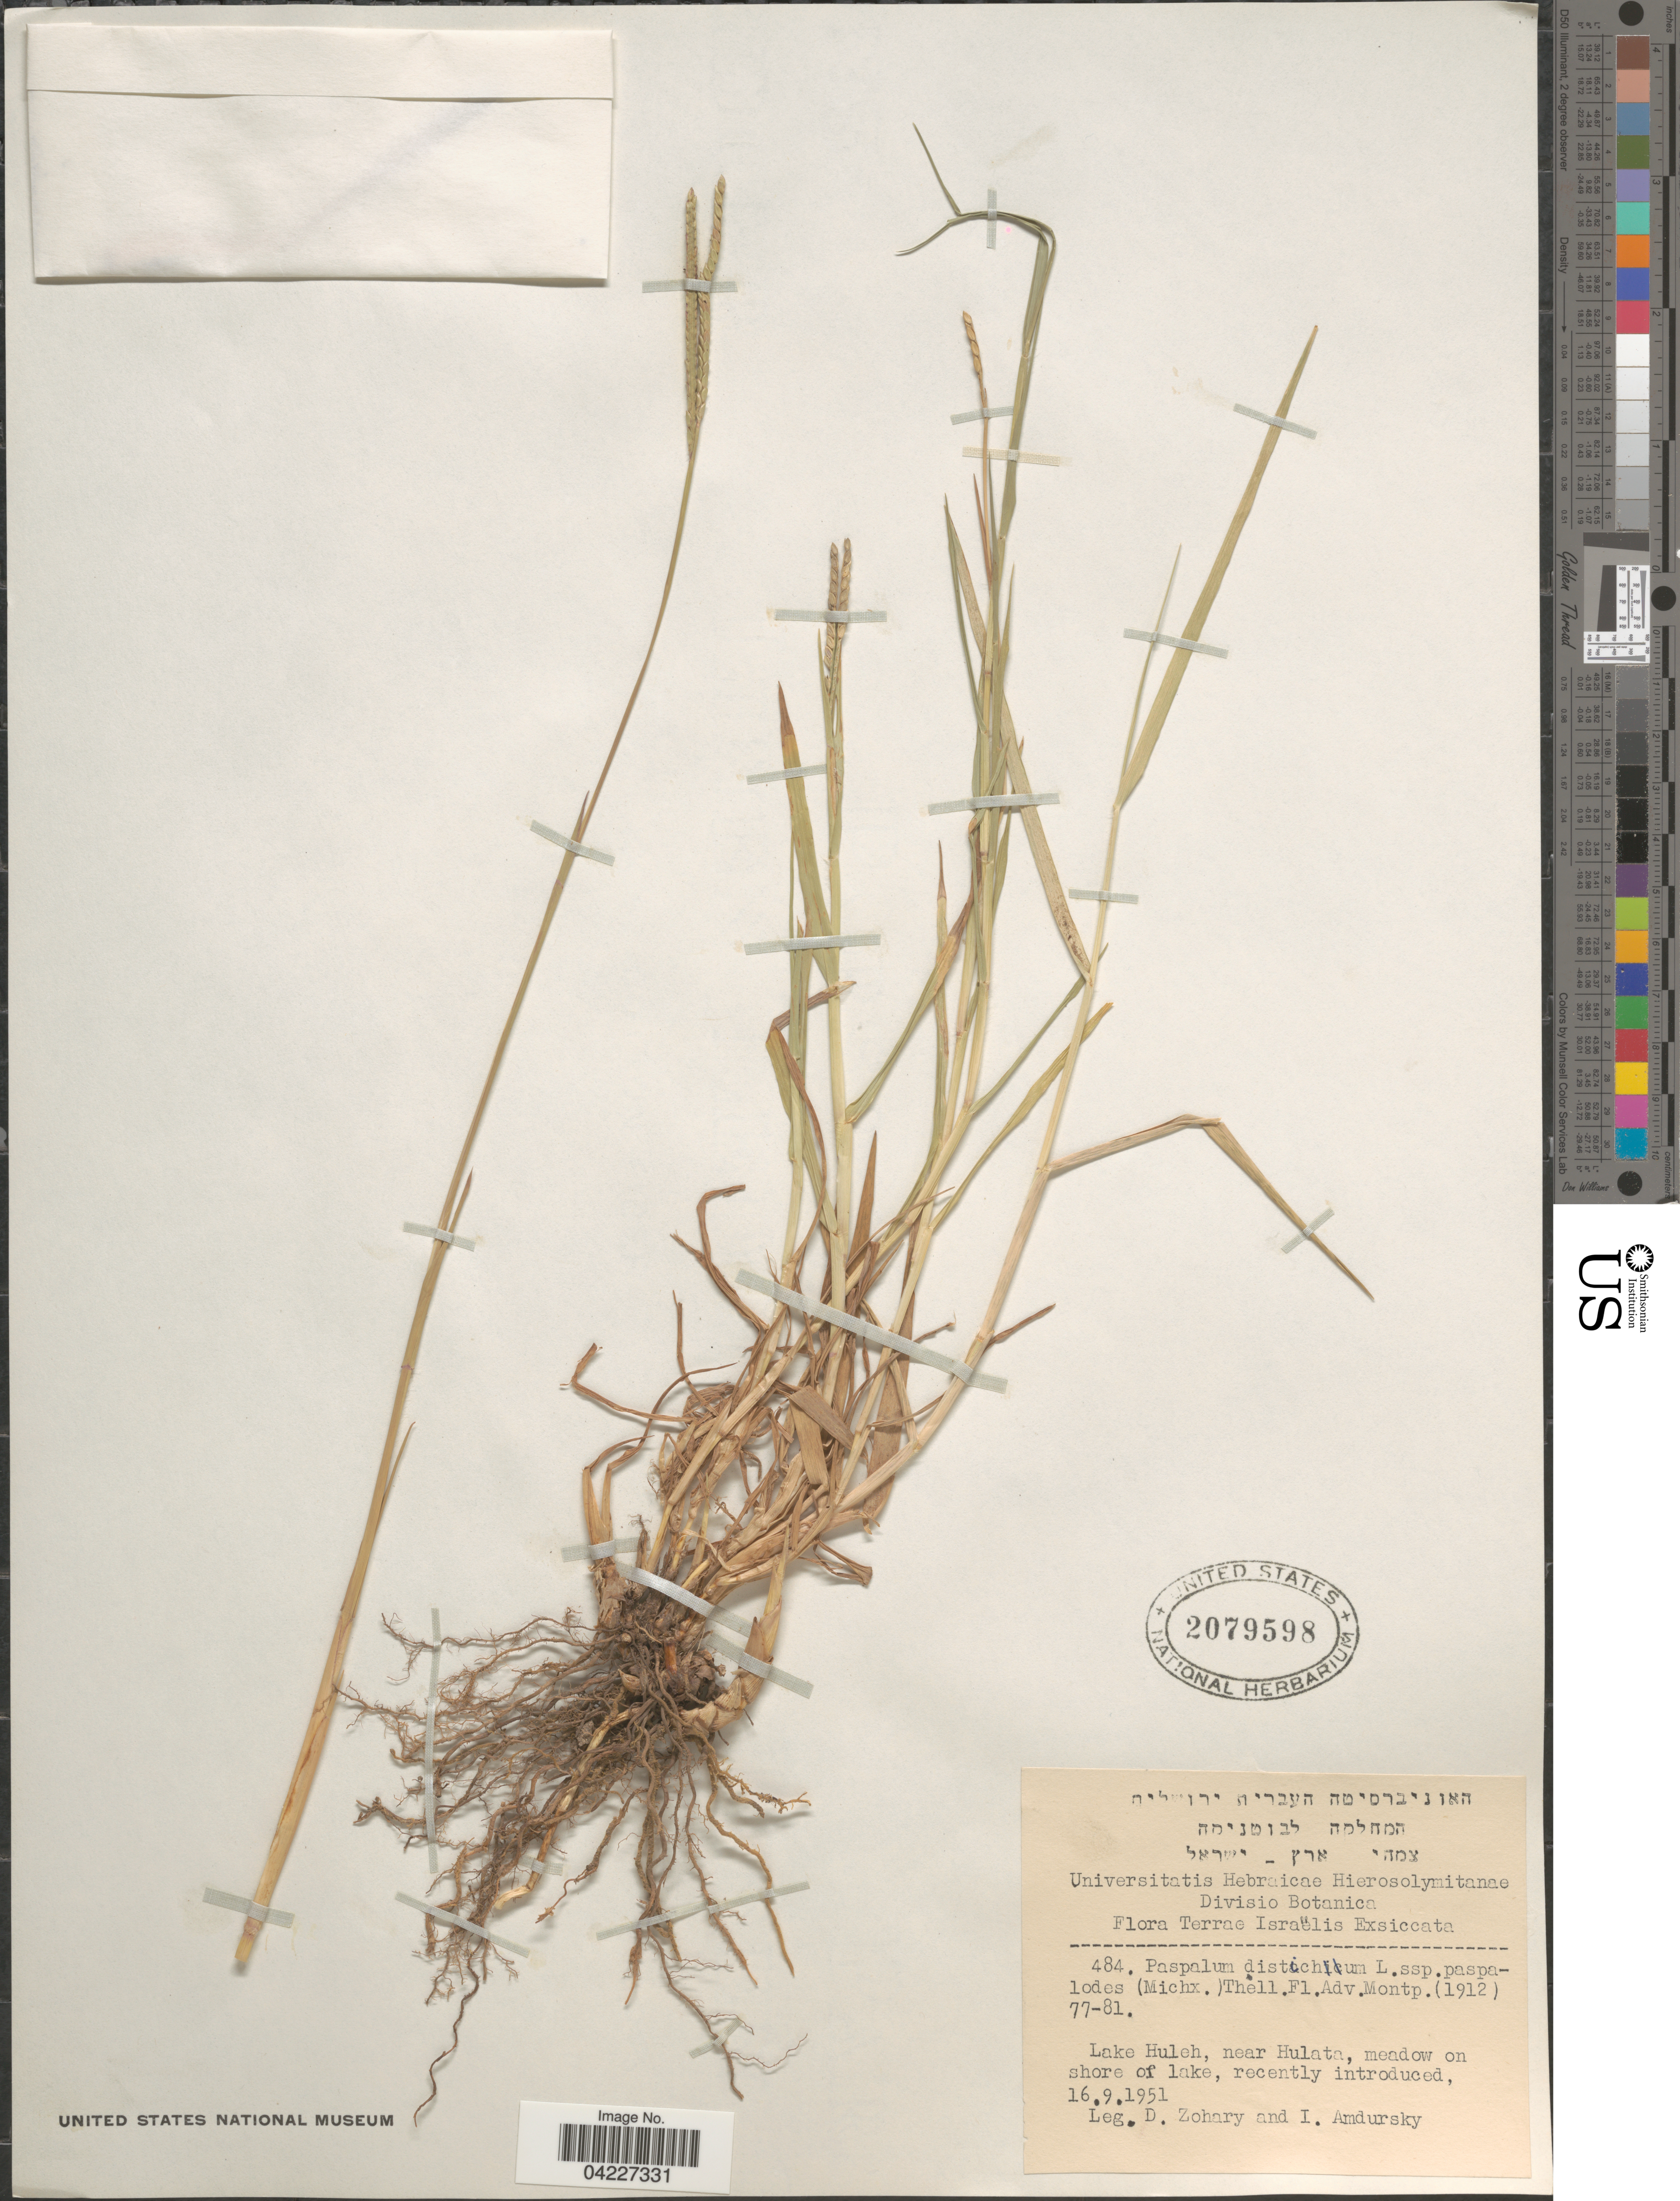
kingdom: Plantae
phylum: Tracheophyta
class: Liliopsida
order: Poales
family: Poaceae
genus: Paspalum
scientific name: Paspalum paspalodes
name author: (Michx.) Scribn.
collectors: D. Zohary & I. Amdursky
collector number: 484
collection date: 1951-09-16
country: Israel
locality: Terraes Israëlis. Lake Huleh, near Hulata, meadow on shore of lake, recently introduced.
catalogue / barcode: US 2079598